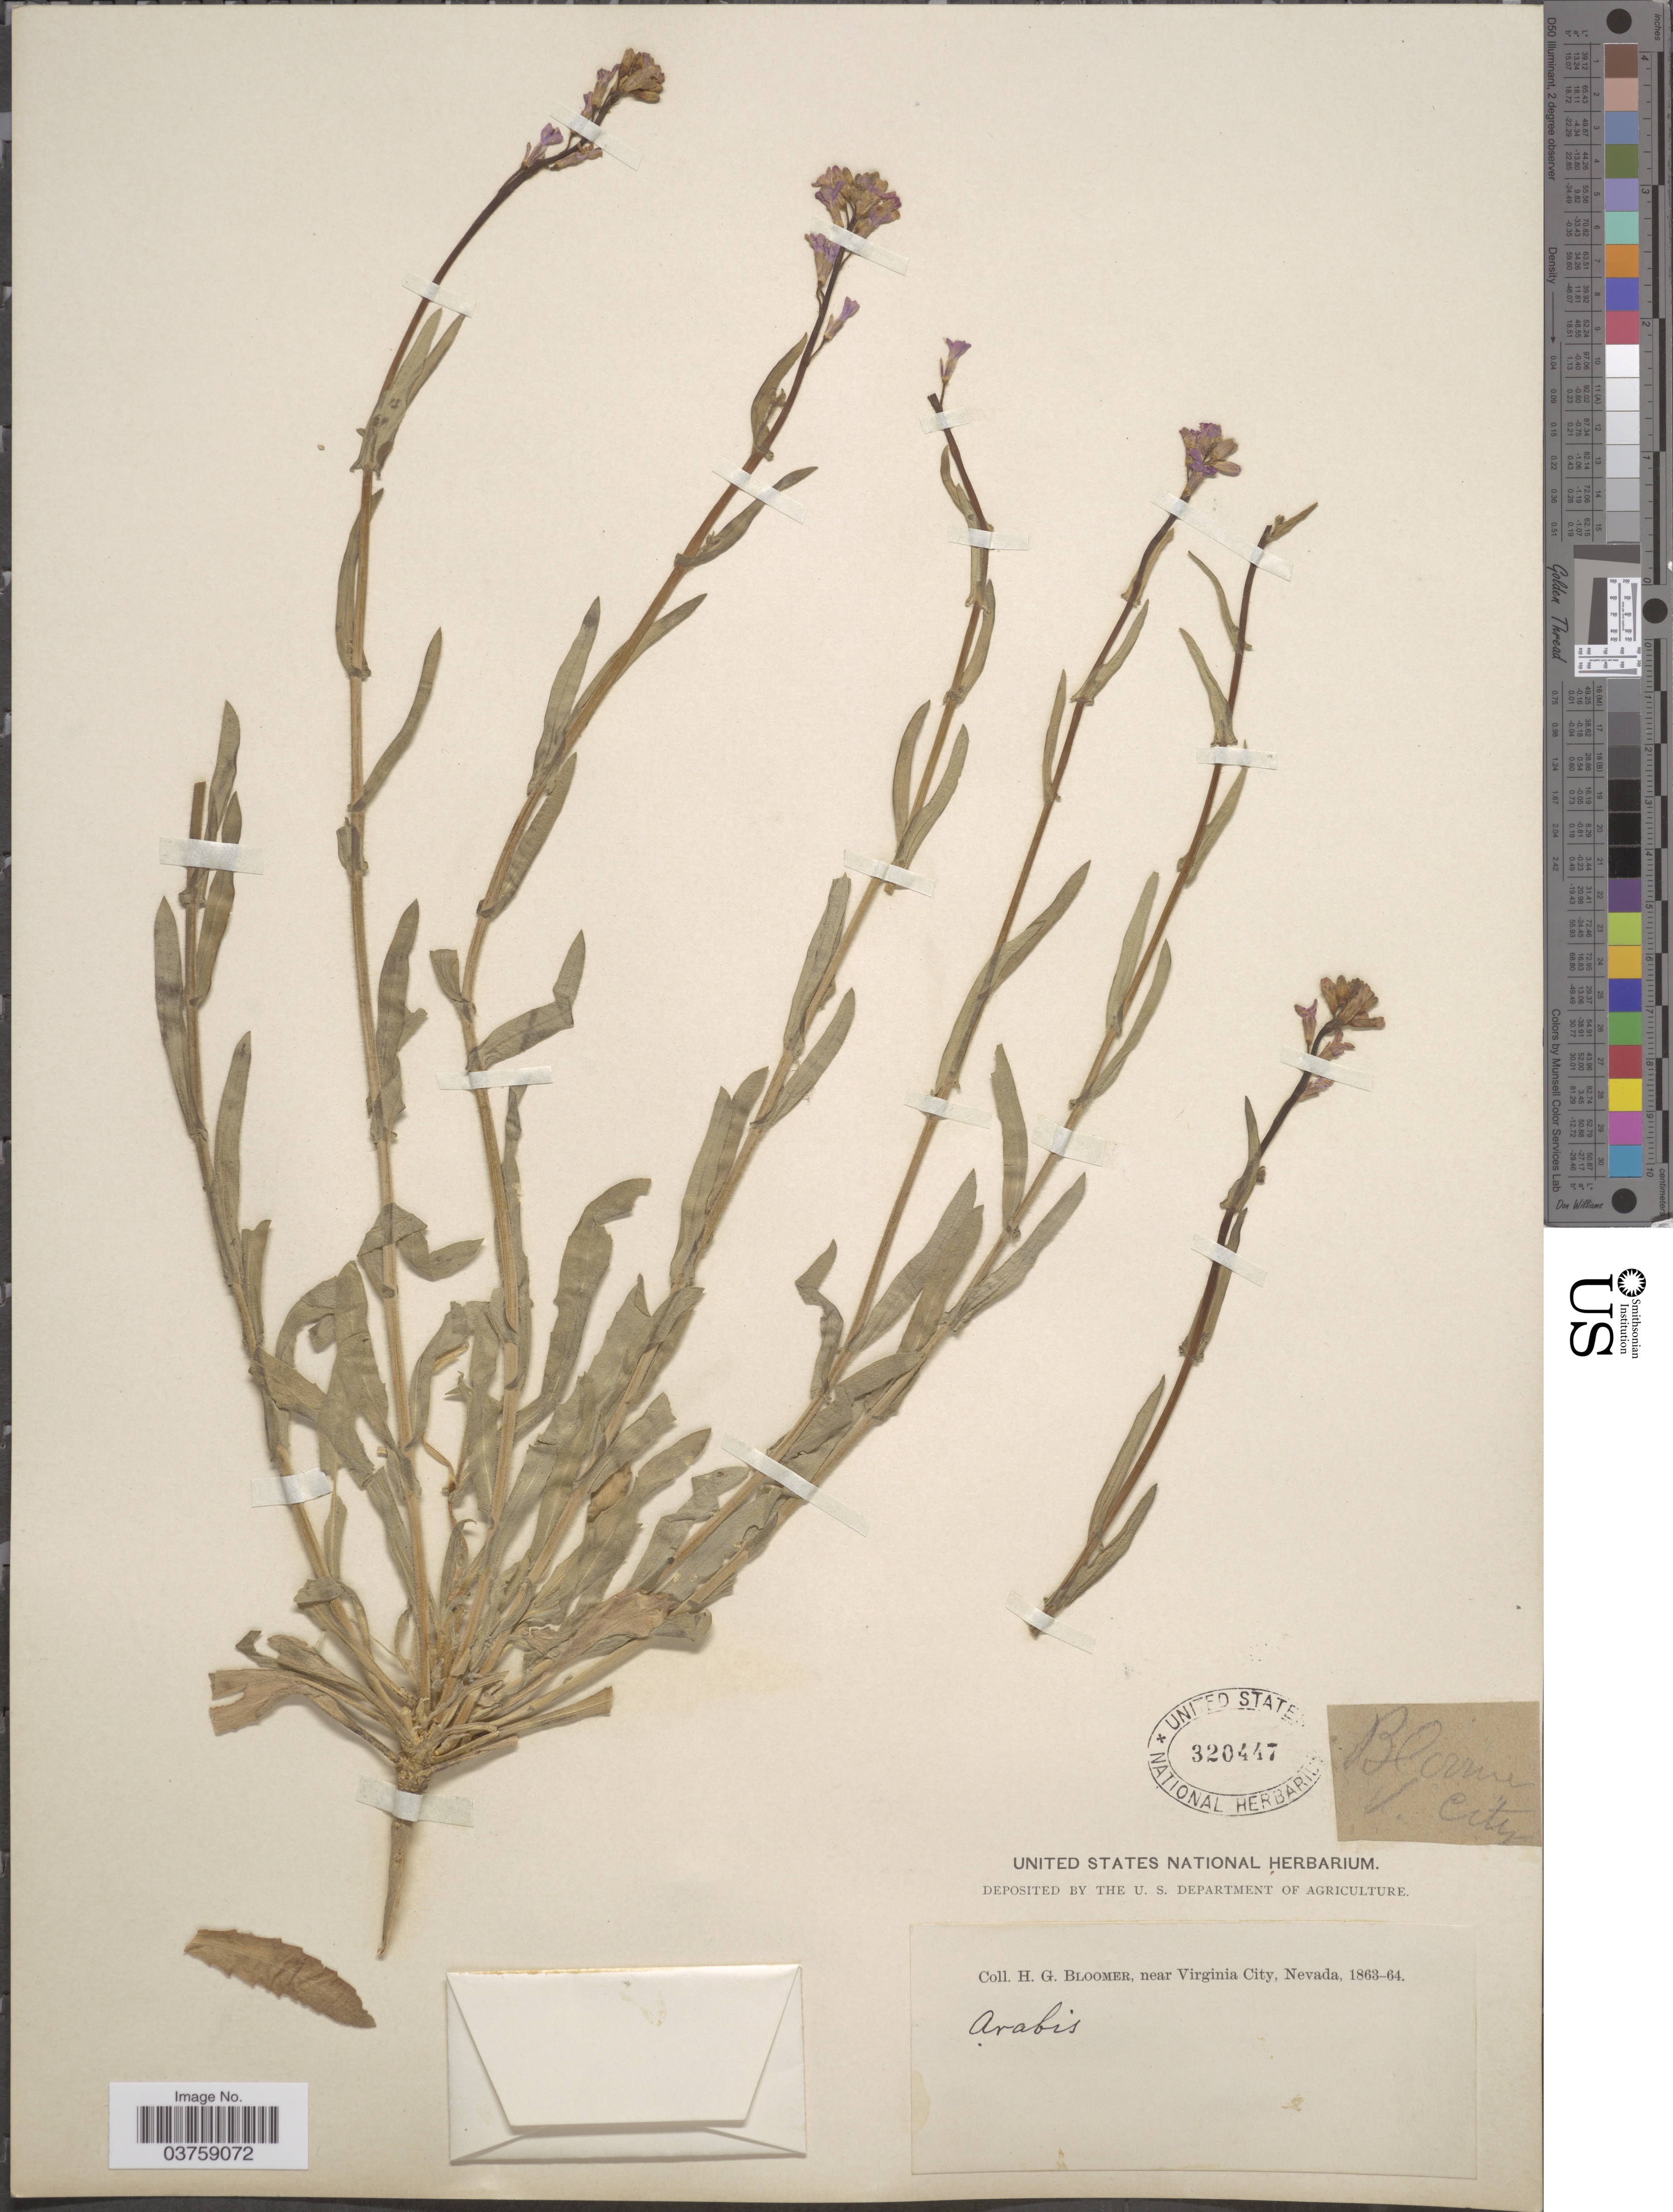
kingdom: Plantae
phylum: Tracheophyta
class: Magnoliopsida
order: Brassicales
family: Brassicaceae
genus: Arabis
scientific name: Arabis sparsiflora var. subvillosa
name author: (S. Watson) Rollins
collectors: H. Bloomer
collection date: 1863/1864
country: United States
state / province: Nevada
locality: Near Virginia City.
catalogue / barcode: US 320447